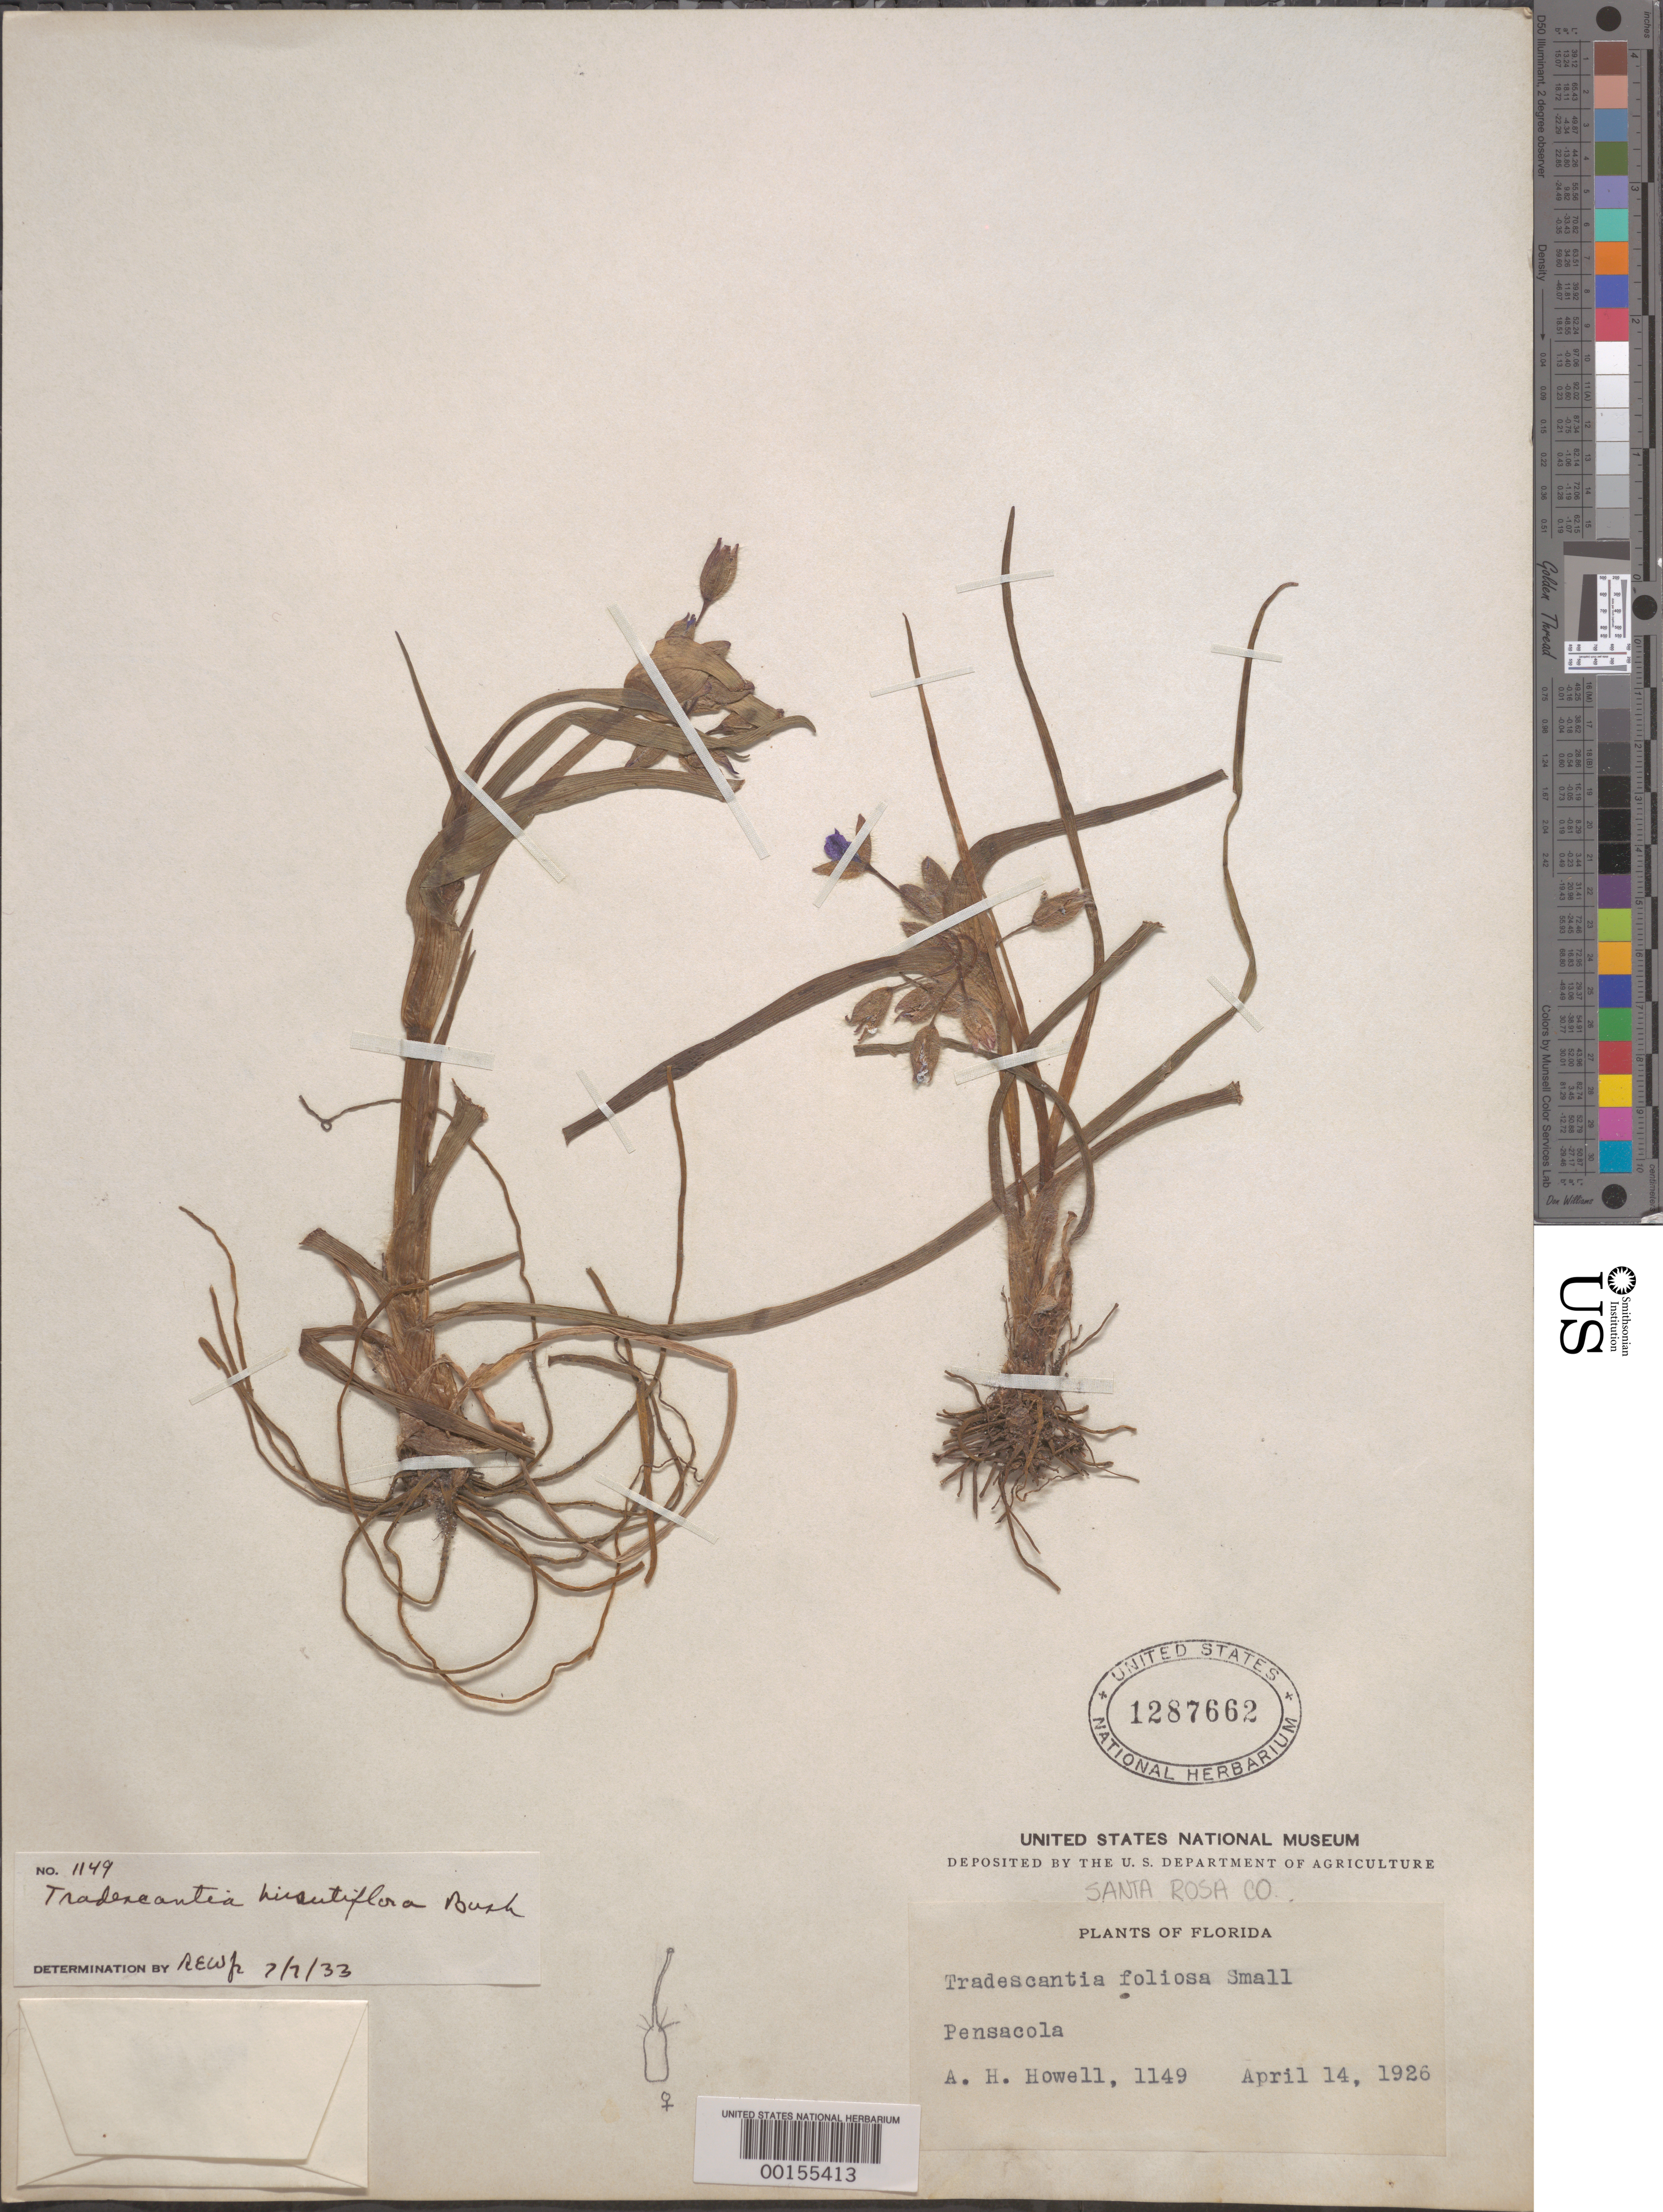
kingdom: Plantae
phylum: Tracheophyta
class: Liliopsida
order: Commelinales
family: Commelinaceae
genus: Tradescantia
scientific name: Tradescantia hirsutiflora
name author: Bush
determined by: REW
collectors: A. H. Howell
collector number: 1149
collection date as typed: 14 Apr 1926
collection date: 1926-04-14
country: United States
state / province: Florida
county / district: Santa Rosa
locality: Pensacola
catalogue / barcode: US 1287662